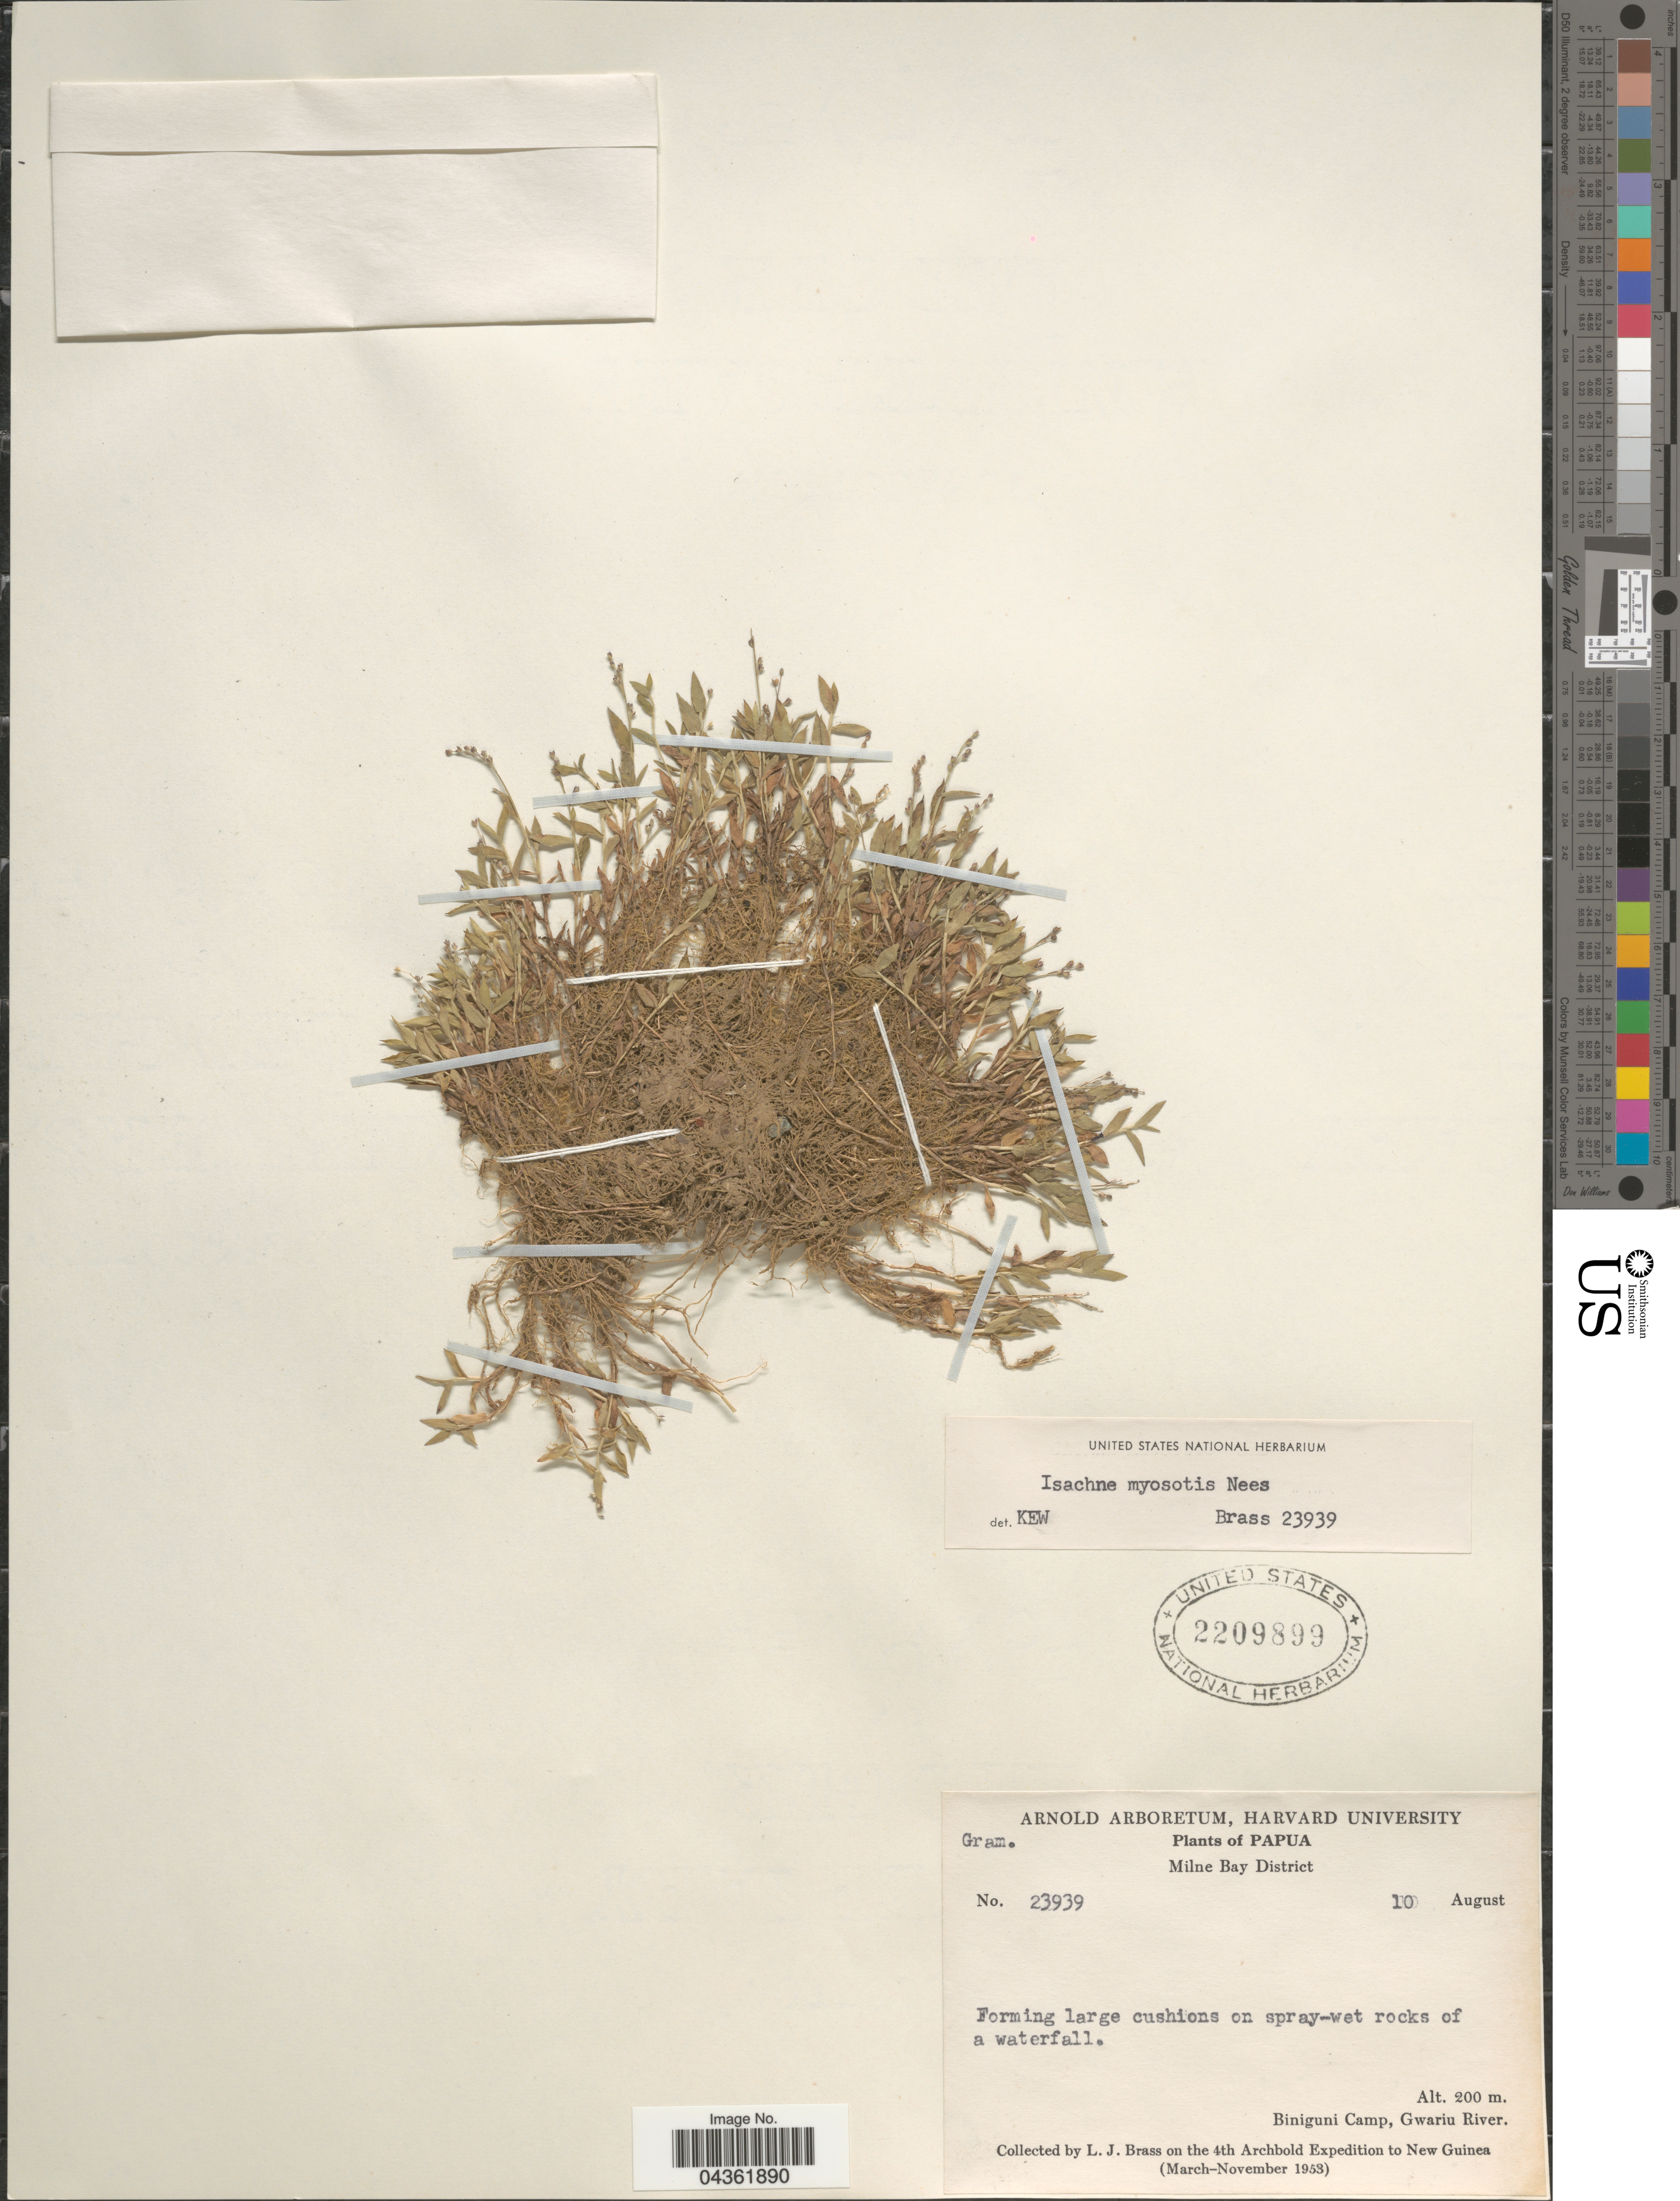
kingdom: Plantae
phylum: Tracheophyta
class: Liliopsida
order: Poales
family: Poaceae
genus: Isachne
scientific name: Isachne myosotis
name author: Nees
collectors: L. J. Brass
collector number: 23939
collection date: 1953-08-10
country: Papua New Guinea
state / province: Milne Bay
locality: Papua. Milne Bay District. Biniguni Camp, Gwariu River. The 4th Archbold Expedition to New Guinea (March-November 1953).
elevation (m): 200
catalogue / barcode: US 2209899